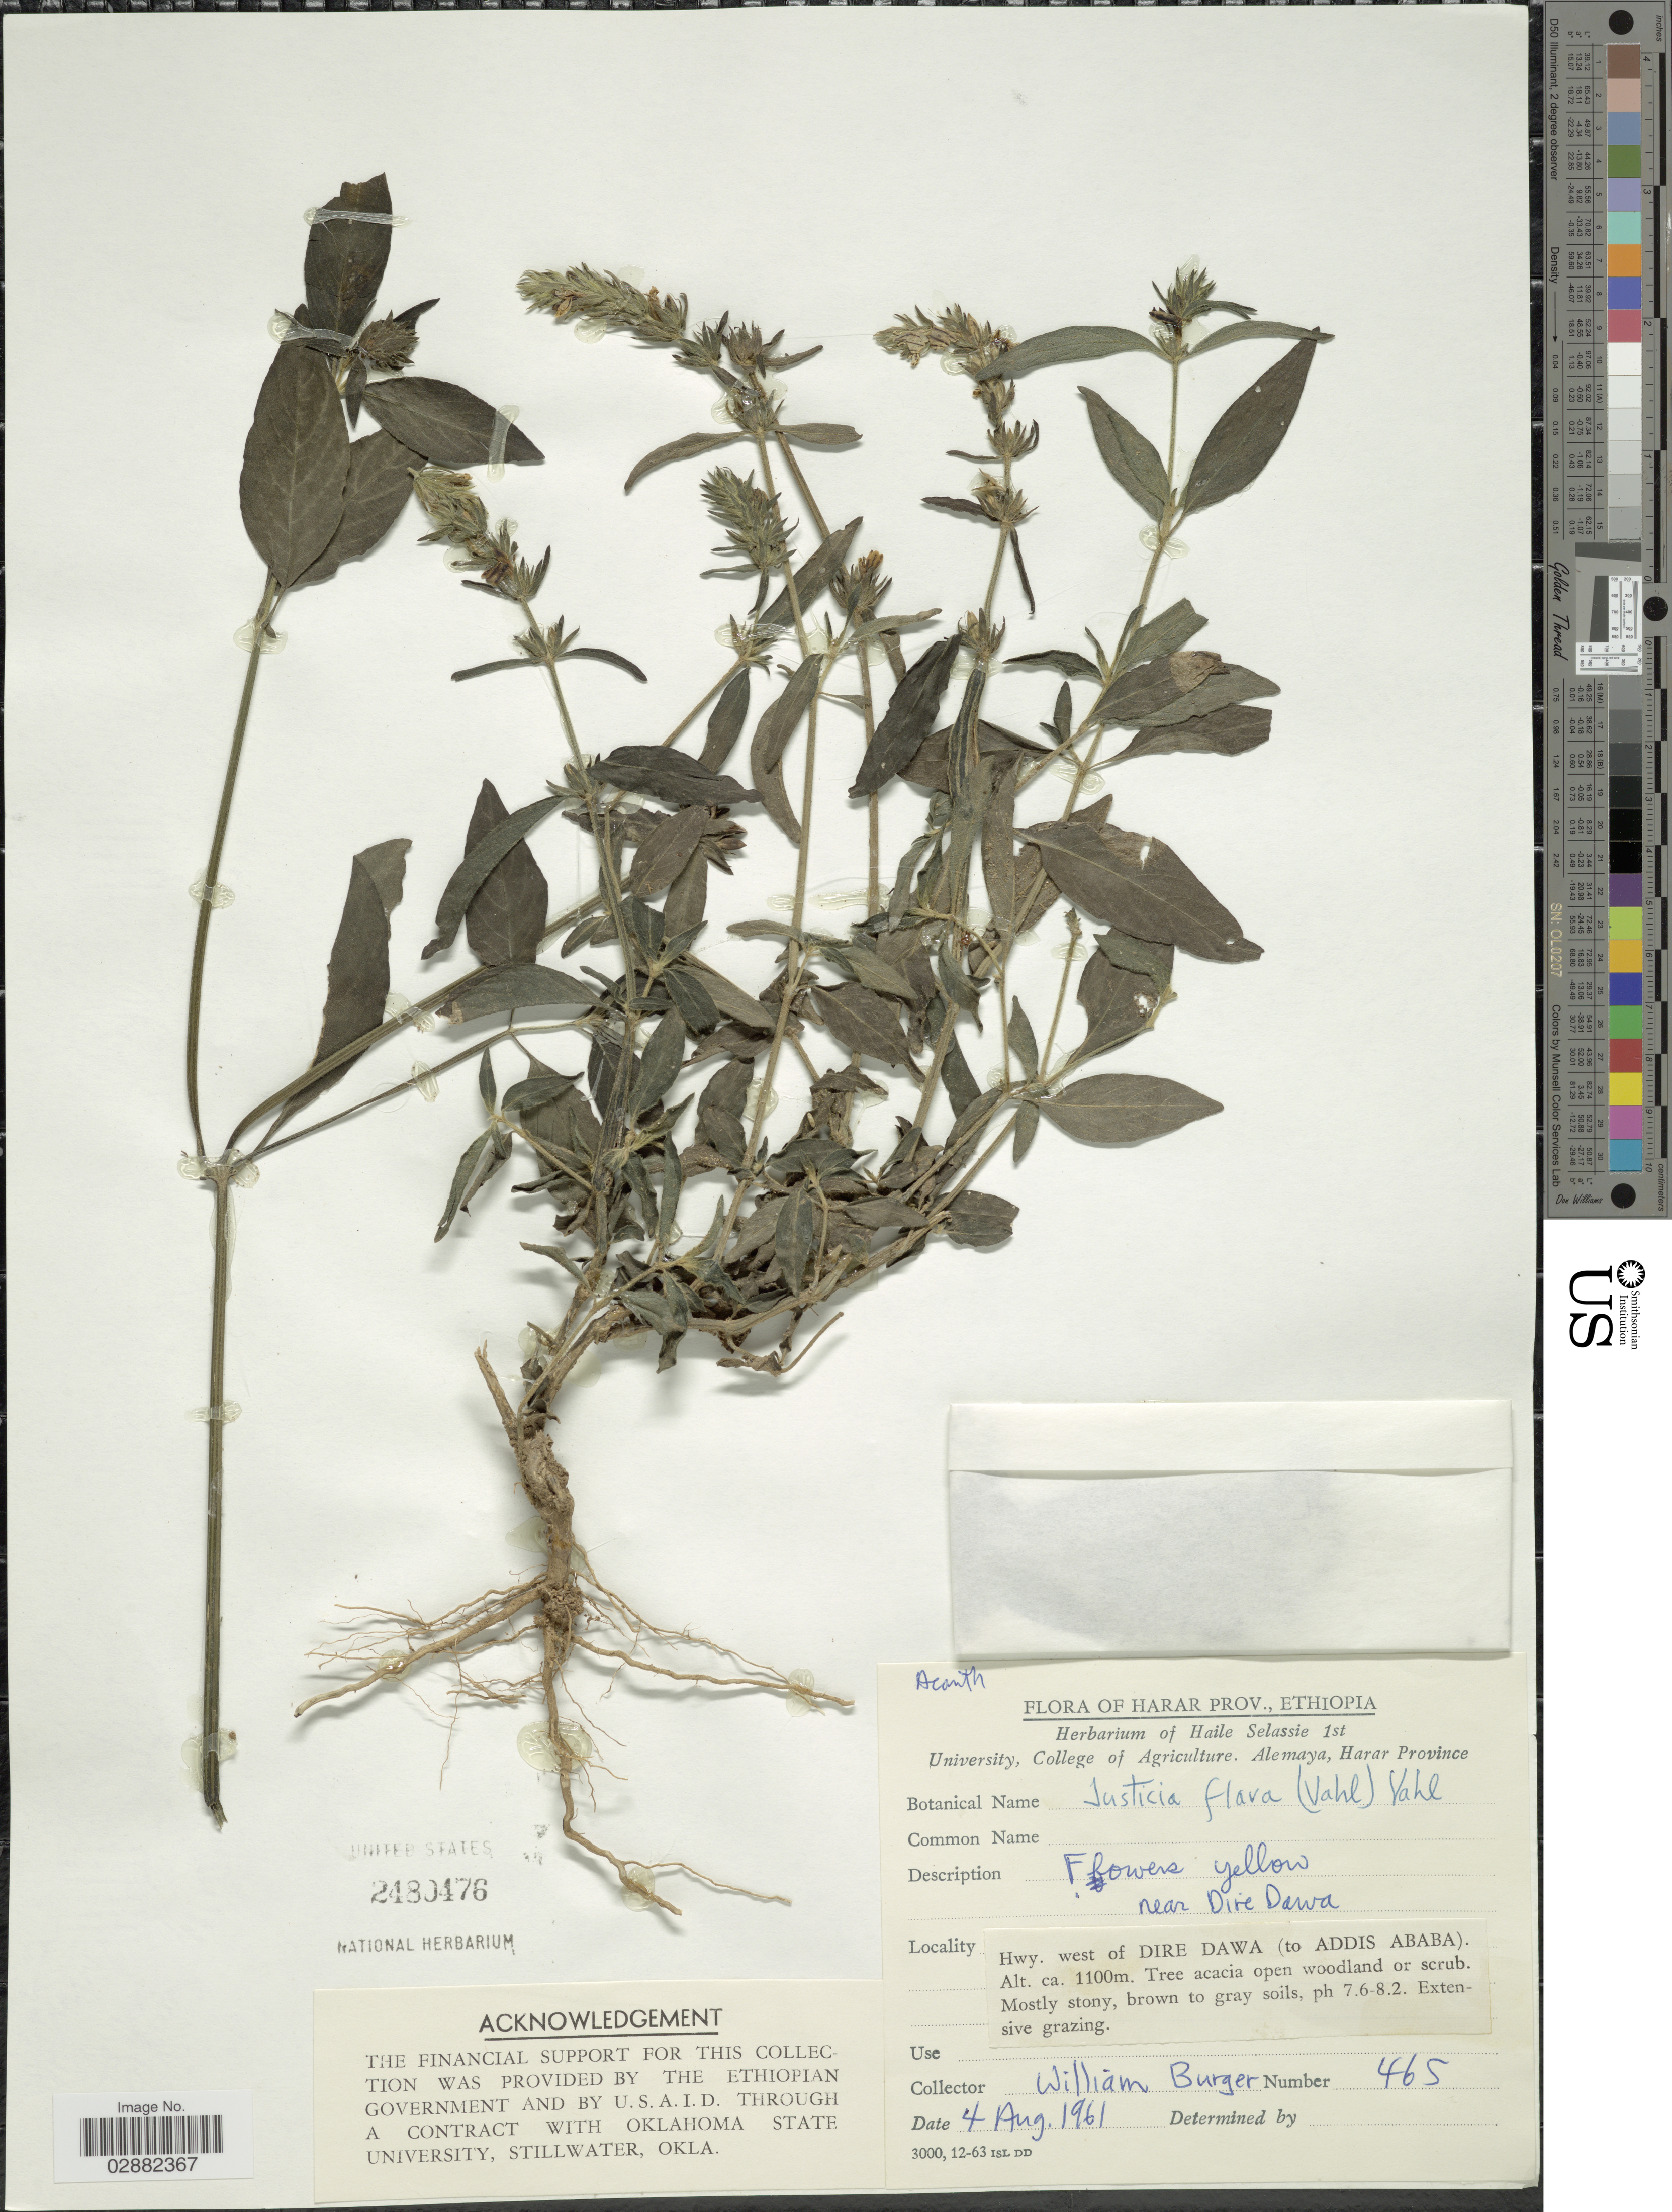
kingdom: Plantae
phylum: Tracheophyta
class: Magnoliopsida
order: Lamiales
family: Acanthaceae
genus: Justicia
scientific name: Justicia flava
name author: (Forssk.) Vahl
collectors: W. Burger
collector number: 465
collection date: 1961-08-04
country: Ethiopia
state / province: Dire Dawa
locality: Harar Prov., near Dire Dawa, Hwy. west of Dire Dawa (to Addis Ababa).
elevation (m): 1100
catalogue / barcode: US 2480476